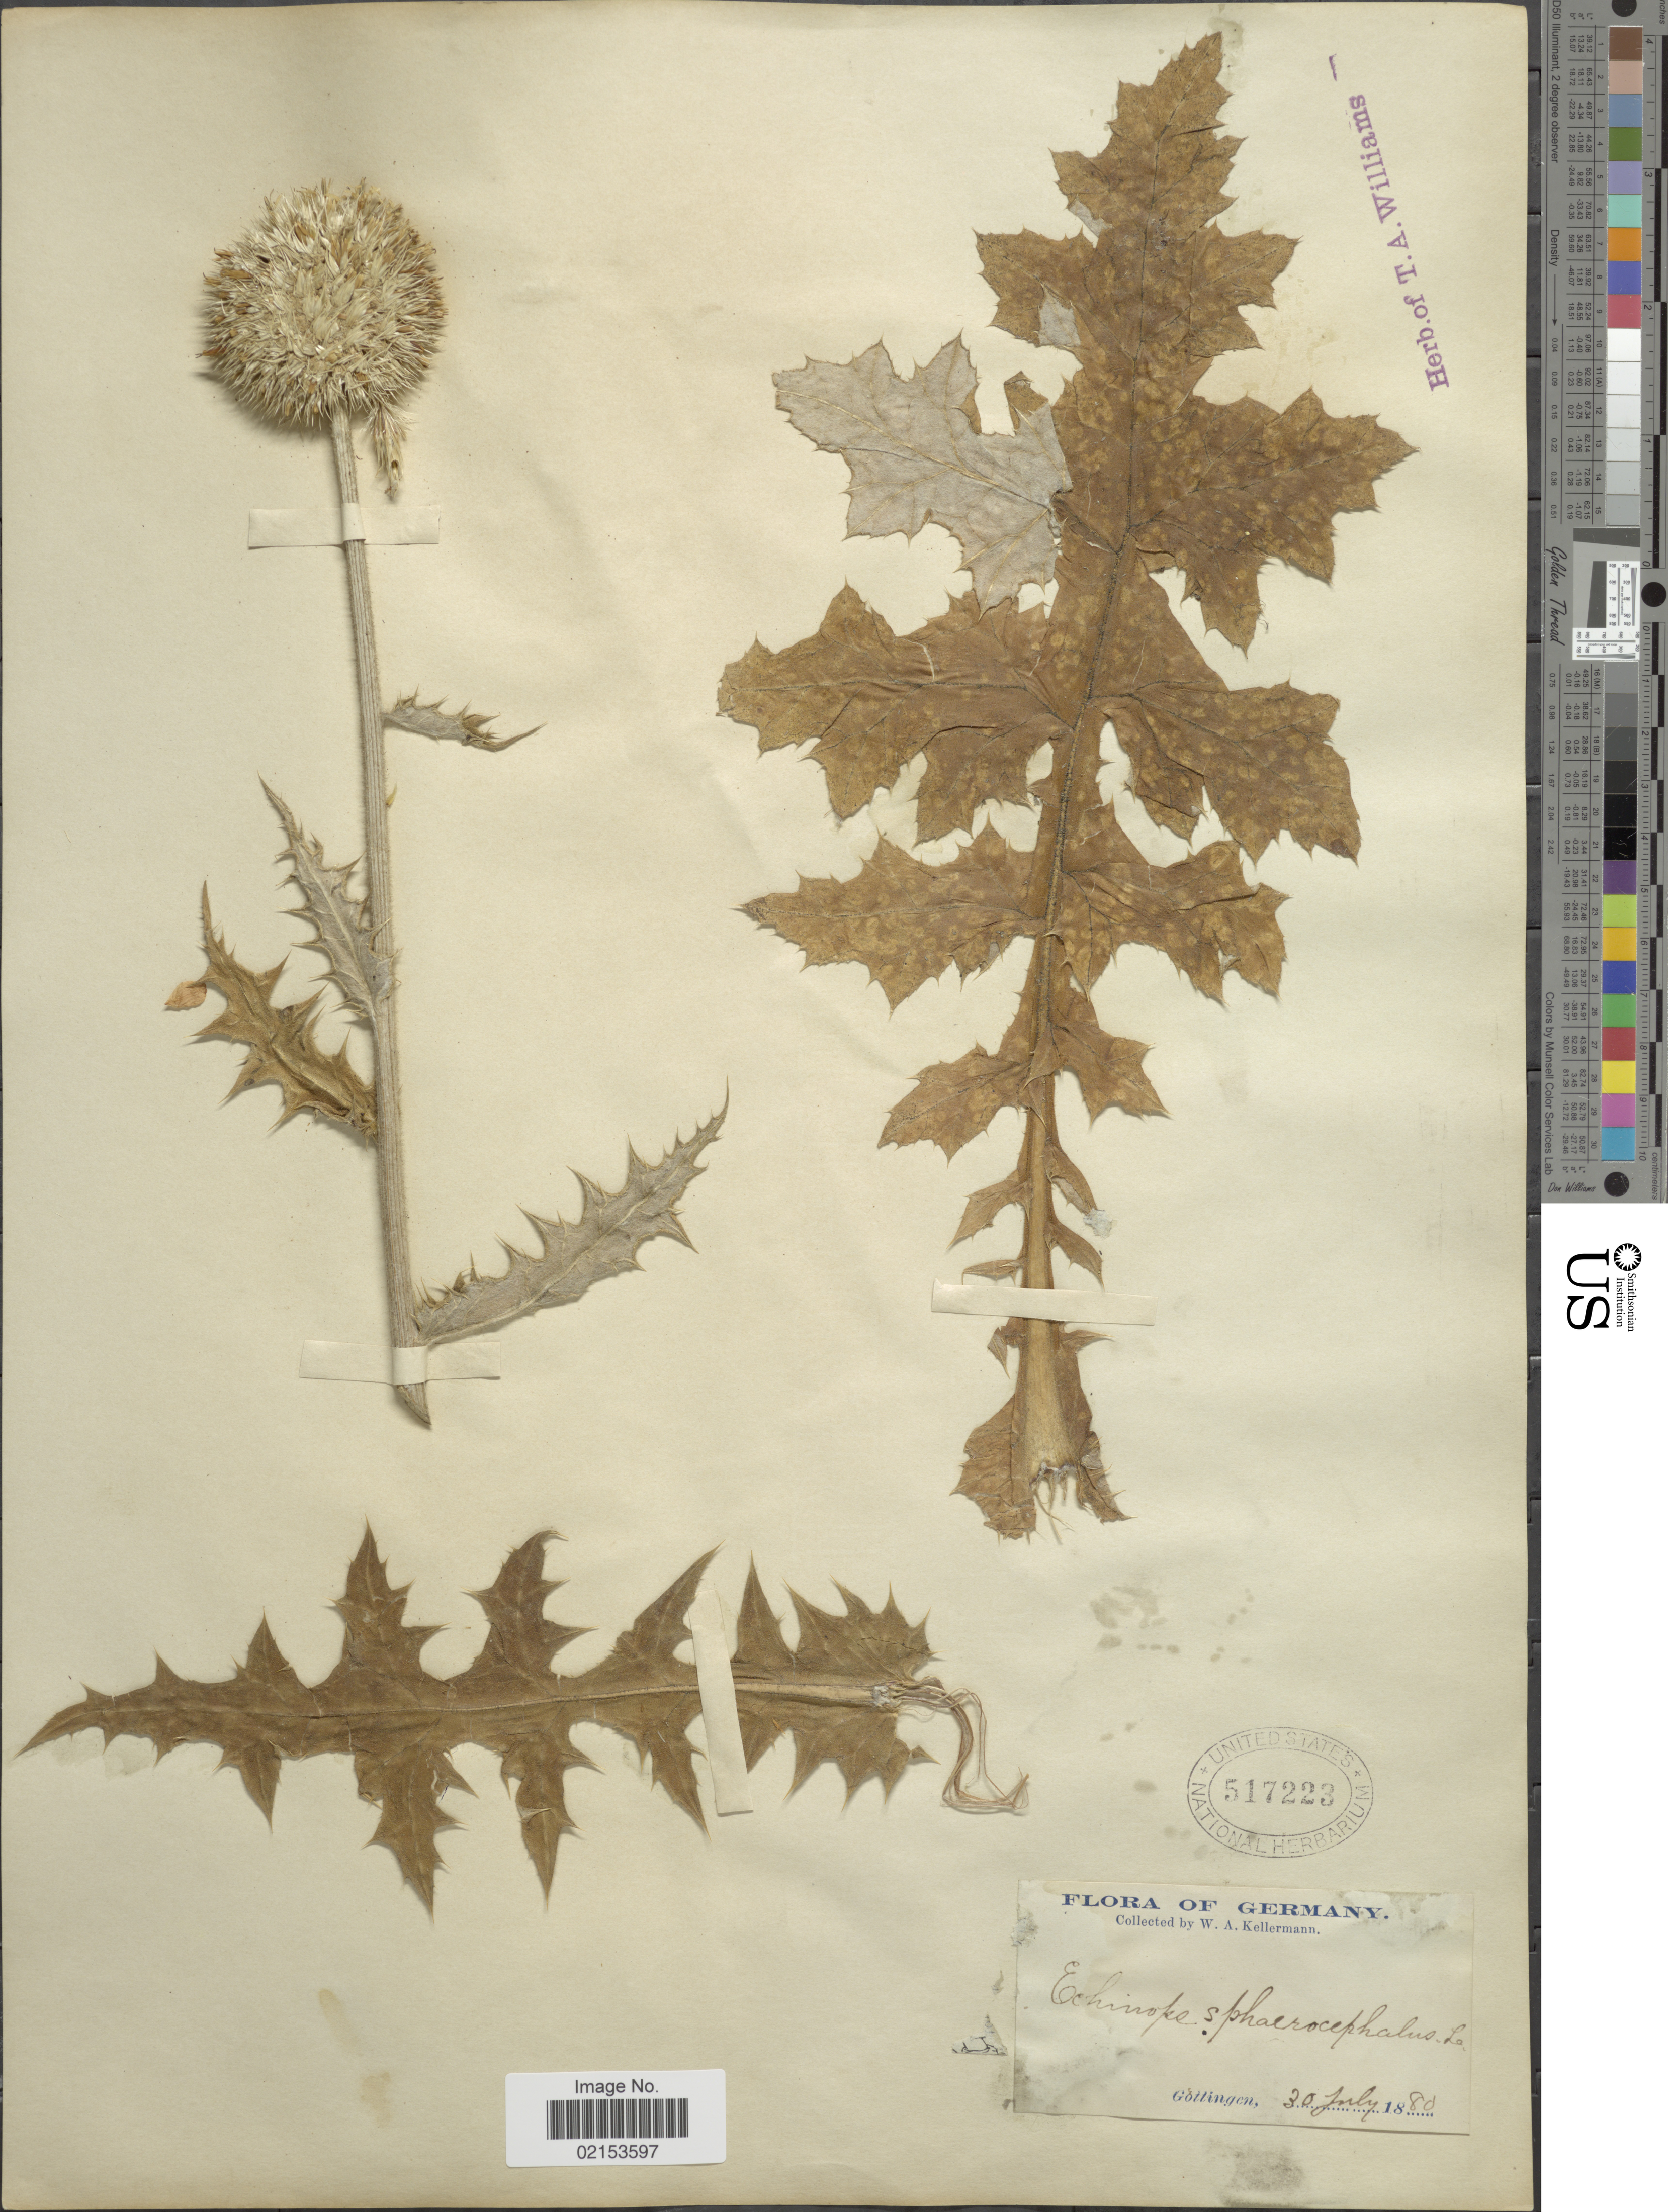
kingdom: Plantae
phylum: Tracheophyta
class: Magnoliopsida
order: Asterales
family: Asteraceae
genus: Echinops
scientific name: Echinops sphaerocephalus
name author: L.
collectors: W. Kellerman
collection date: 1880-07-30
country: Germany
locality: Göttngen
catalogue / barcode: US 517223